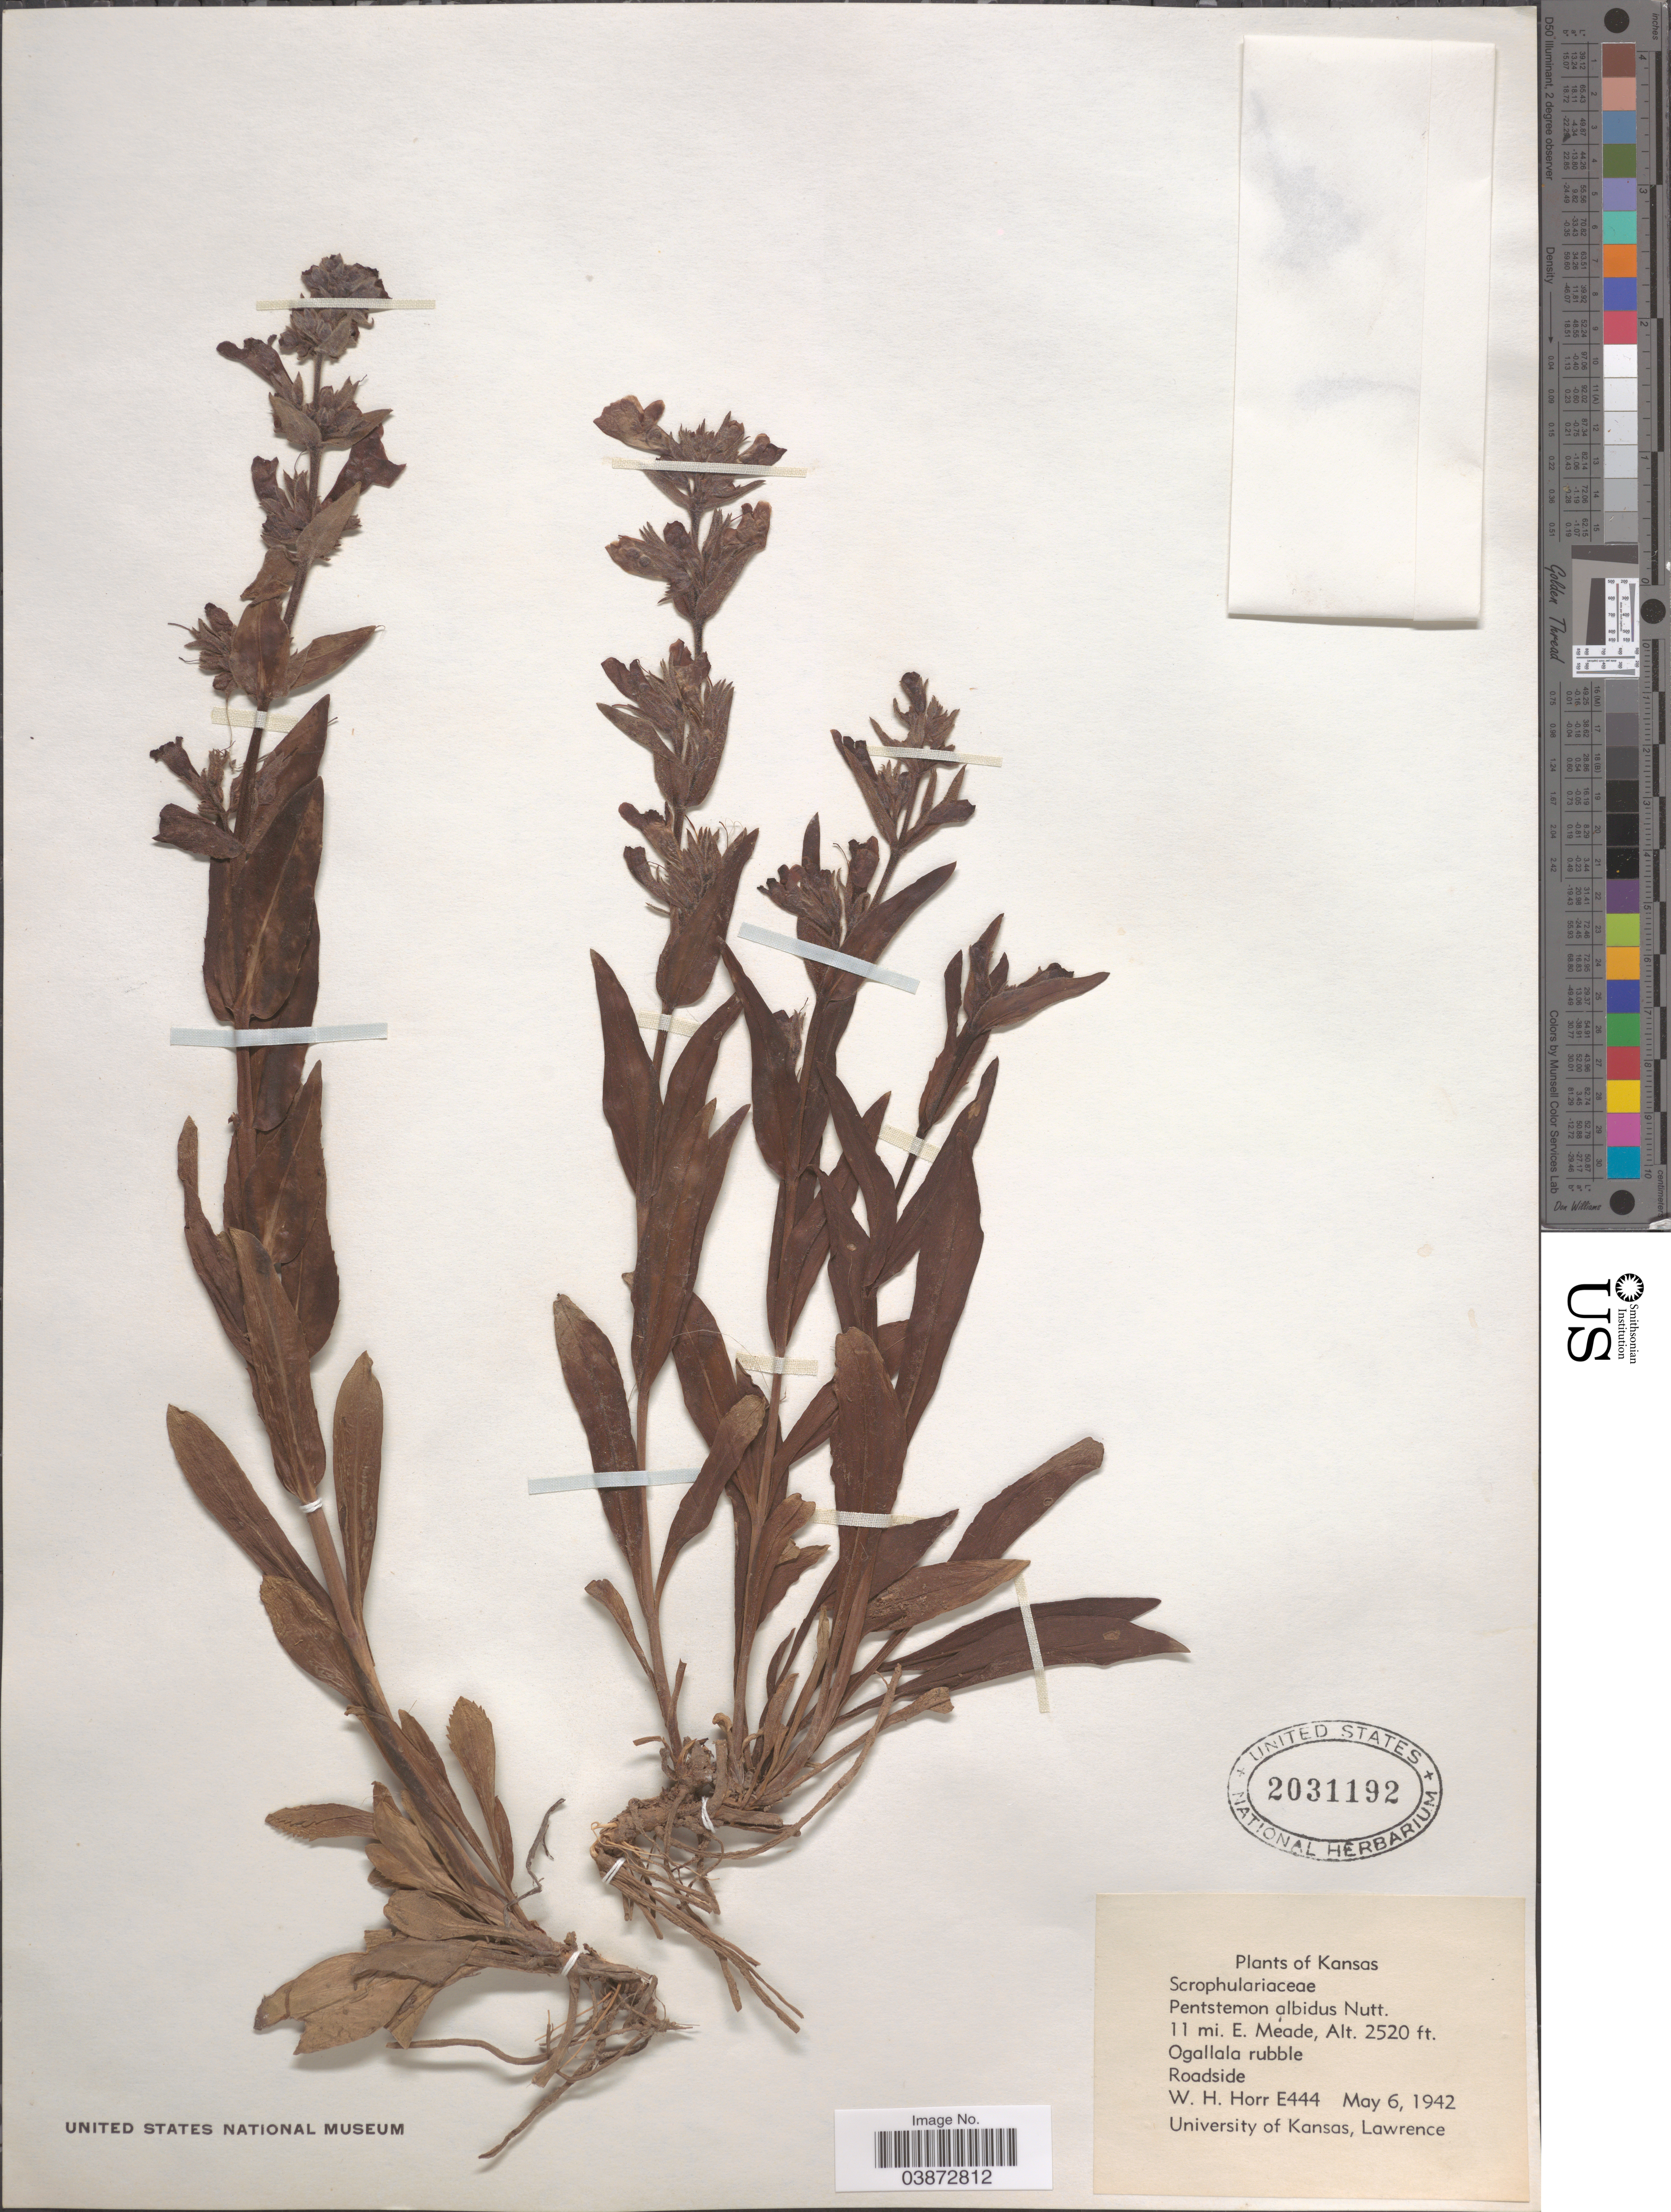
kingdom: Plantae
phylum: Tracheophyta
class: Magnoliopsida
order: Lamiales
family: Plantaginaceae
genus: Penstemon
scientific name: Penstemon albidus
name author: Nutt.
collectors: W. H. Horr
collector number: E444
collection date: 1942-05-06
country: United States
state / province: Kansas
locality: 11 mi. E. Meade.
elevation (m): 768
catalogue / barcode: US 2031192